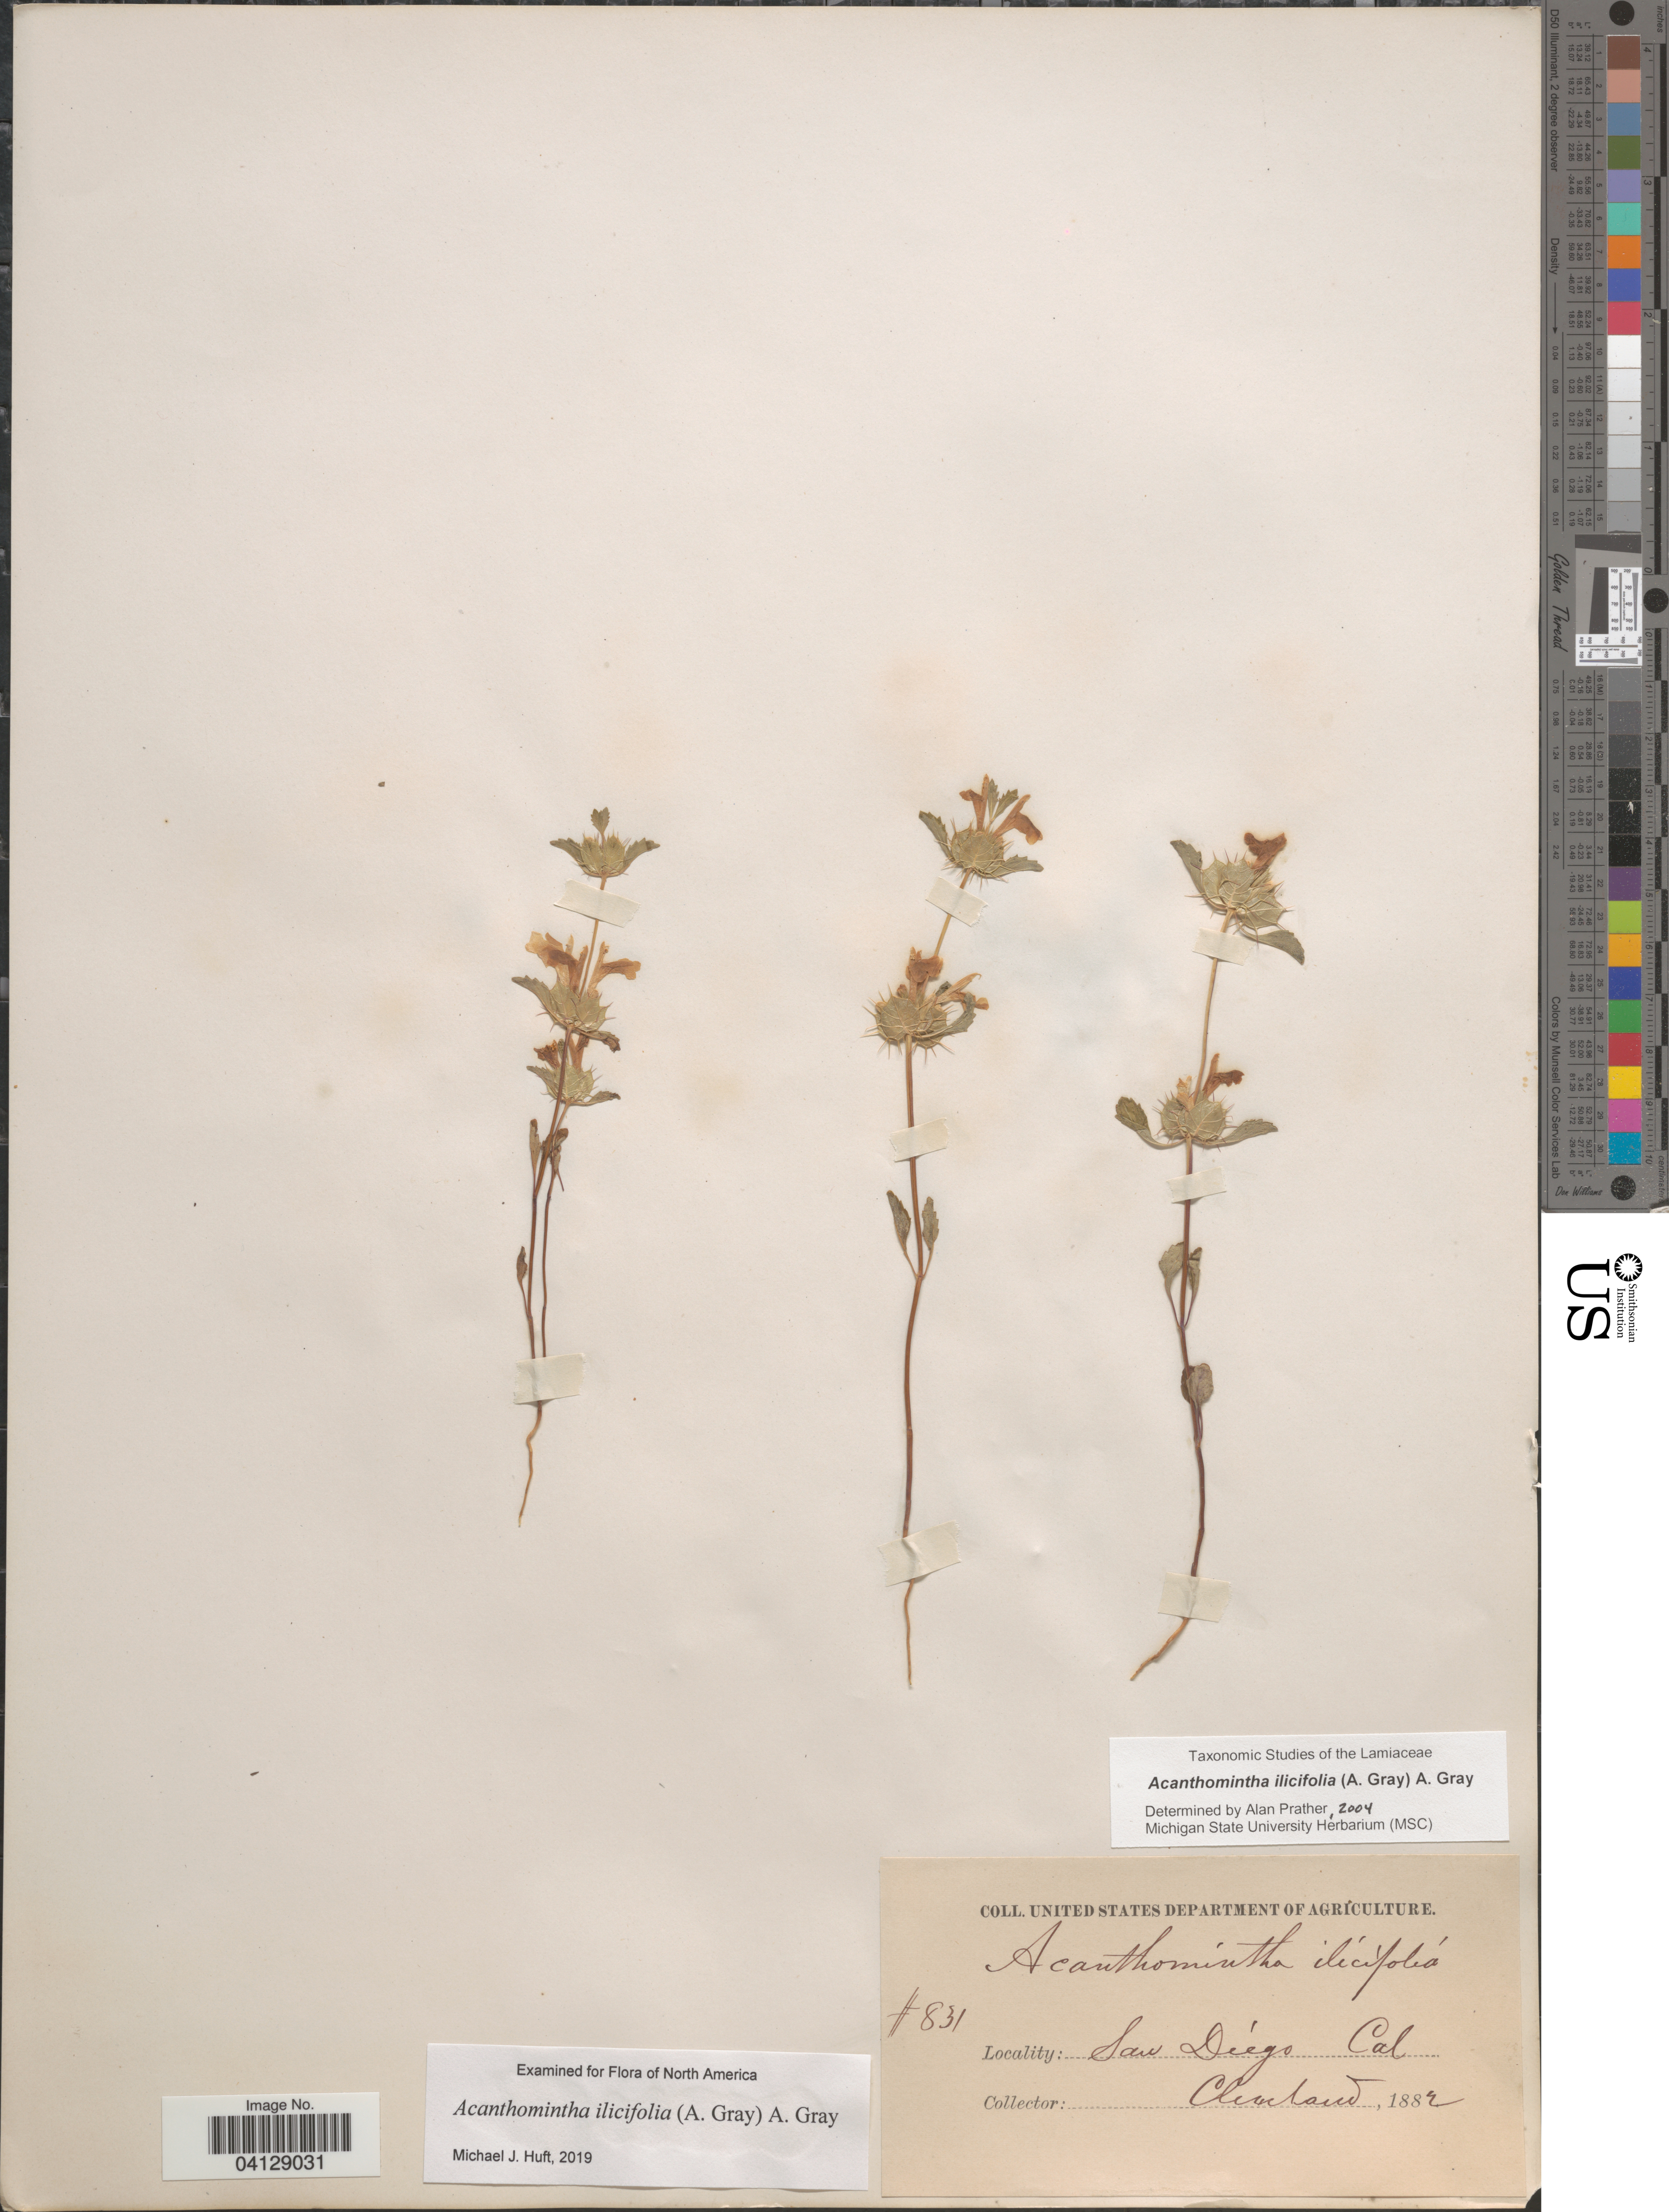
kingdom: Plantae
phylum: Tracheophyta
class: Magnoliopsida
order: Lamiales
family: Lamiaceae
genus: Acanthomintha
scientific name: Acanthomintha ilicifolia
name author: A. Gray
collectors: Cleveland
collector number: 831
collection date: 1882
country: United States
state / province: California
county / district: San Diego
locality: San Diego.